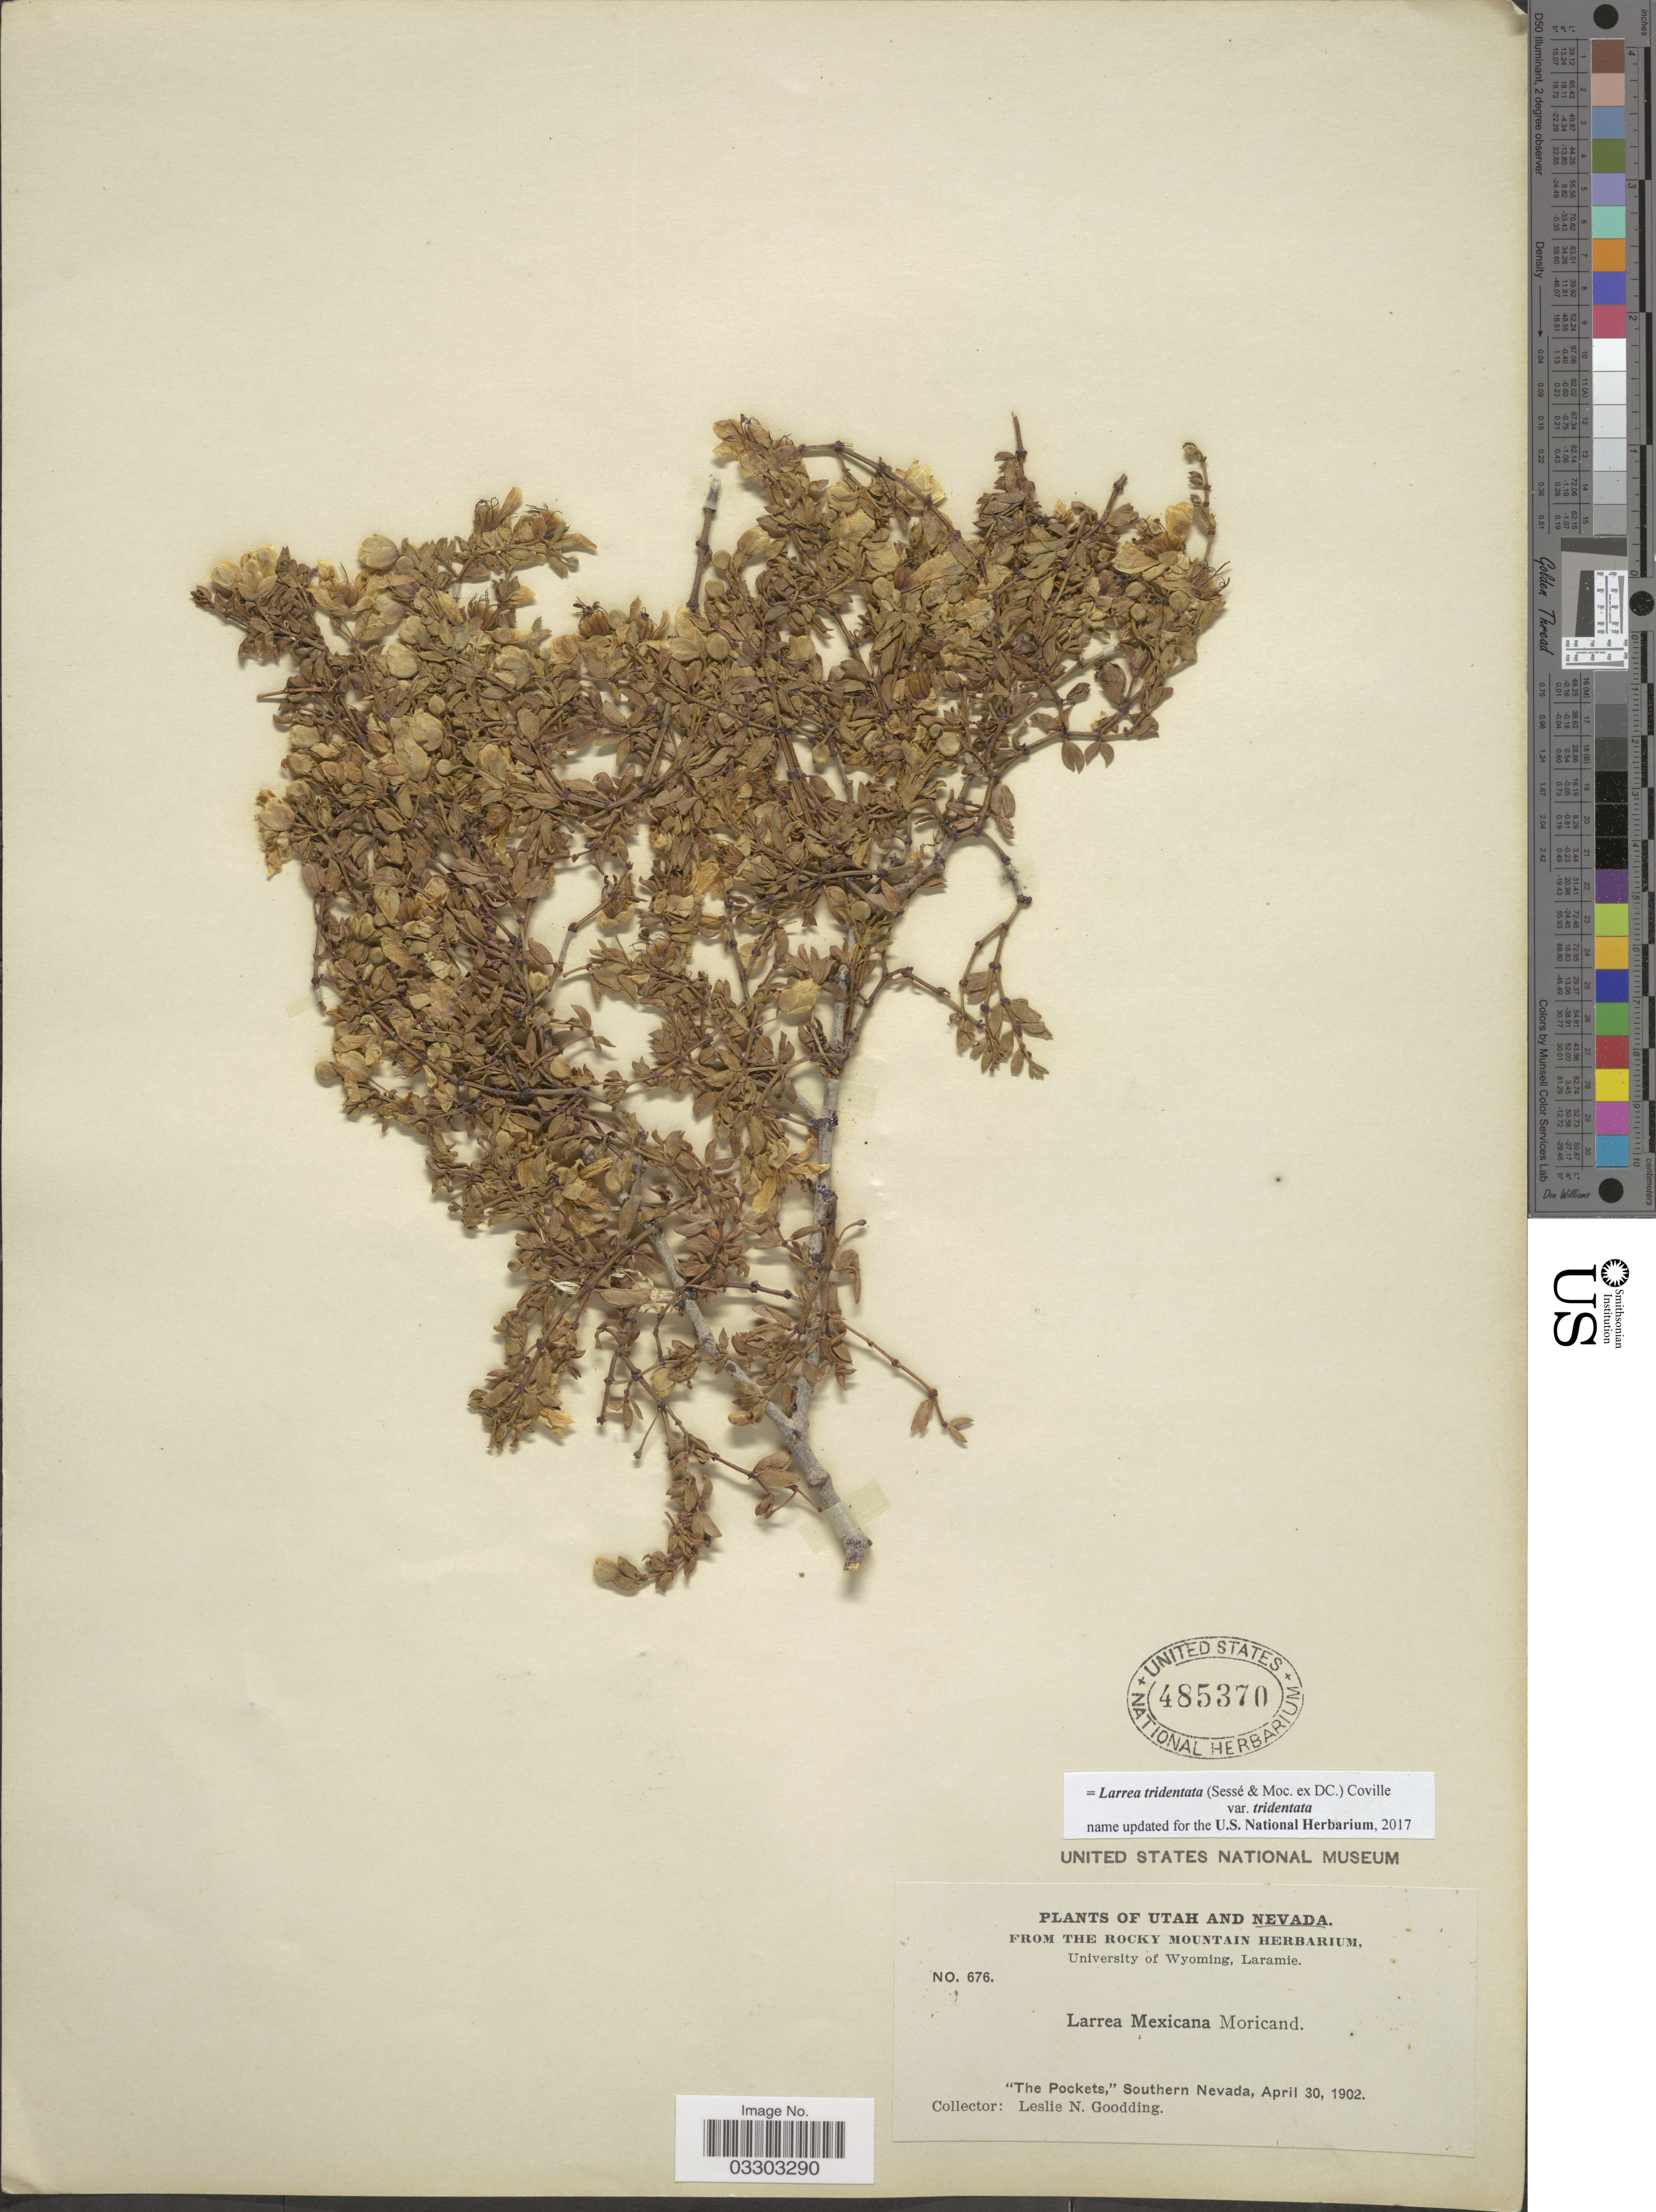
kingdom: Plantae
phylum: Tracheophyta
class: Magnoliopsida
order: Zygophyllales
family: Zygophyllaceae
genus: Larrea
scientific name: Larrea tridentata var. tridentata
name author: (Sessé & Moc. ex DC.) Coville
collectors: L. N. Goodding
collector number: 676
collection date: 1902-04-30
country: United States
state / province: Nevada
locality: The Pockets,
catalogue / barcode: US 485370